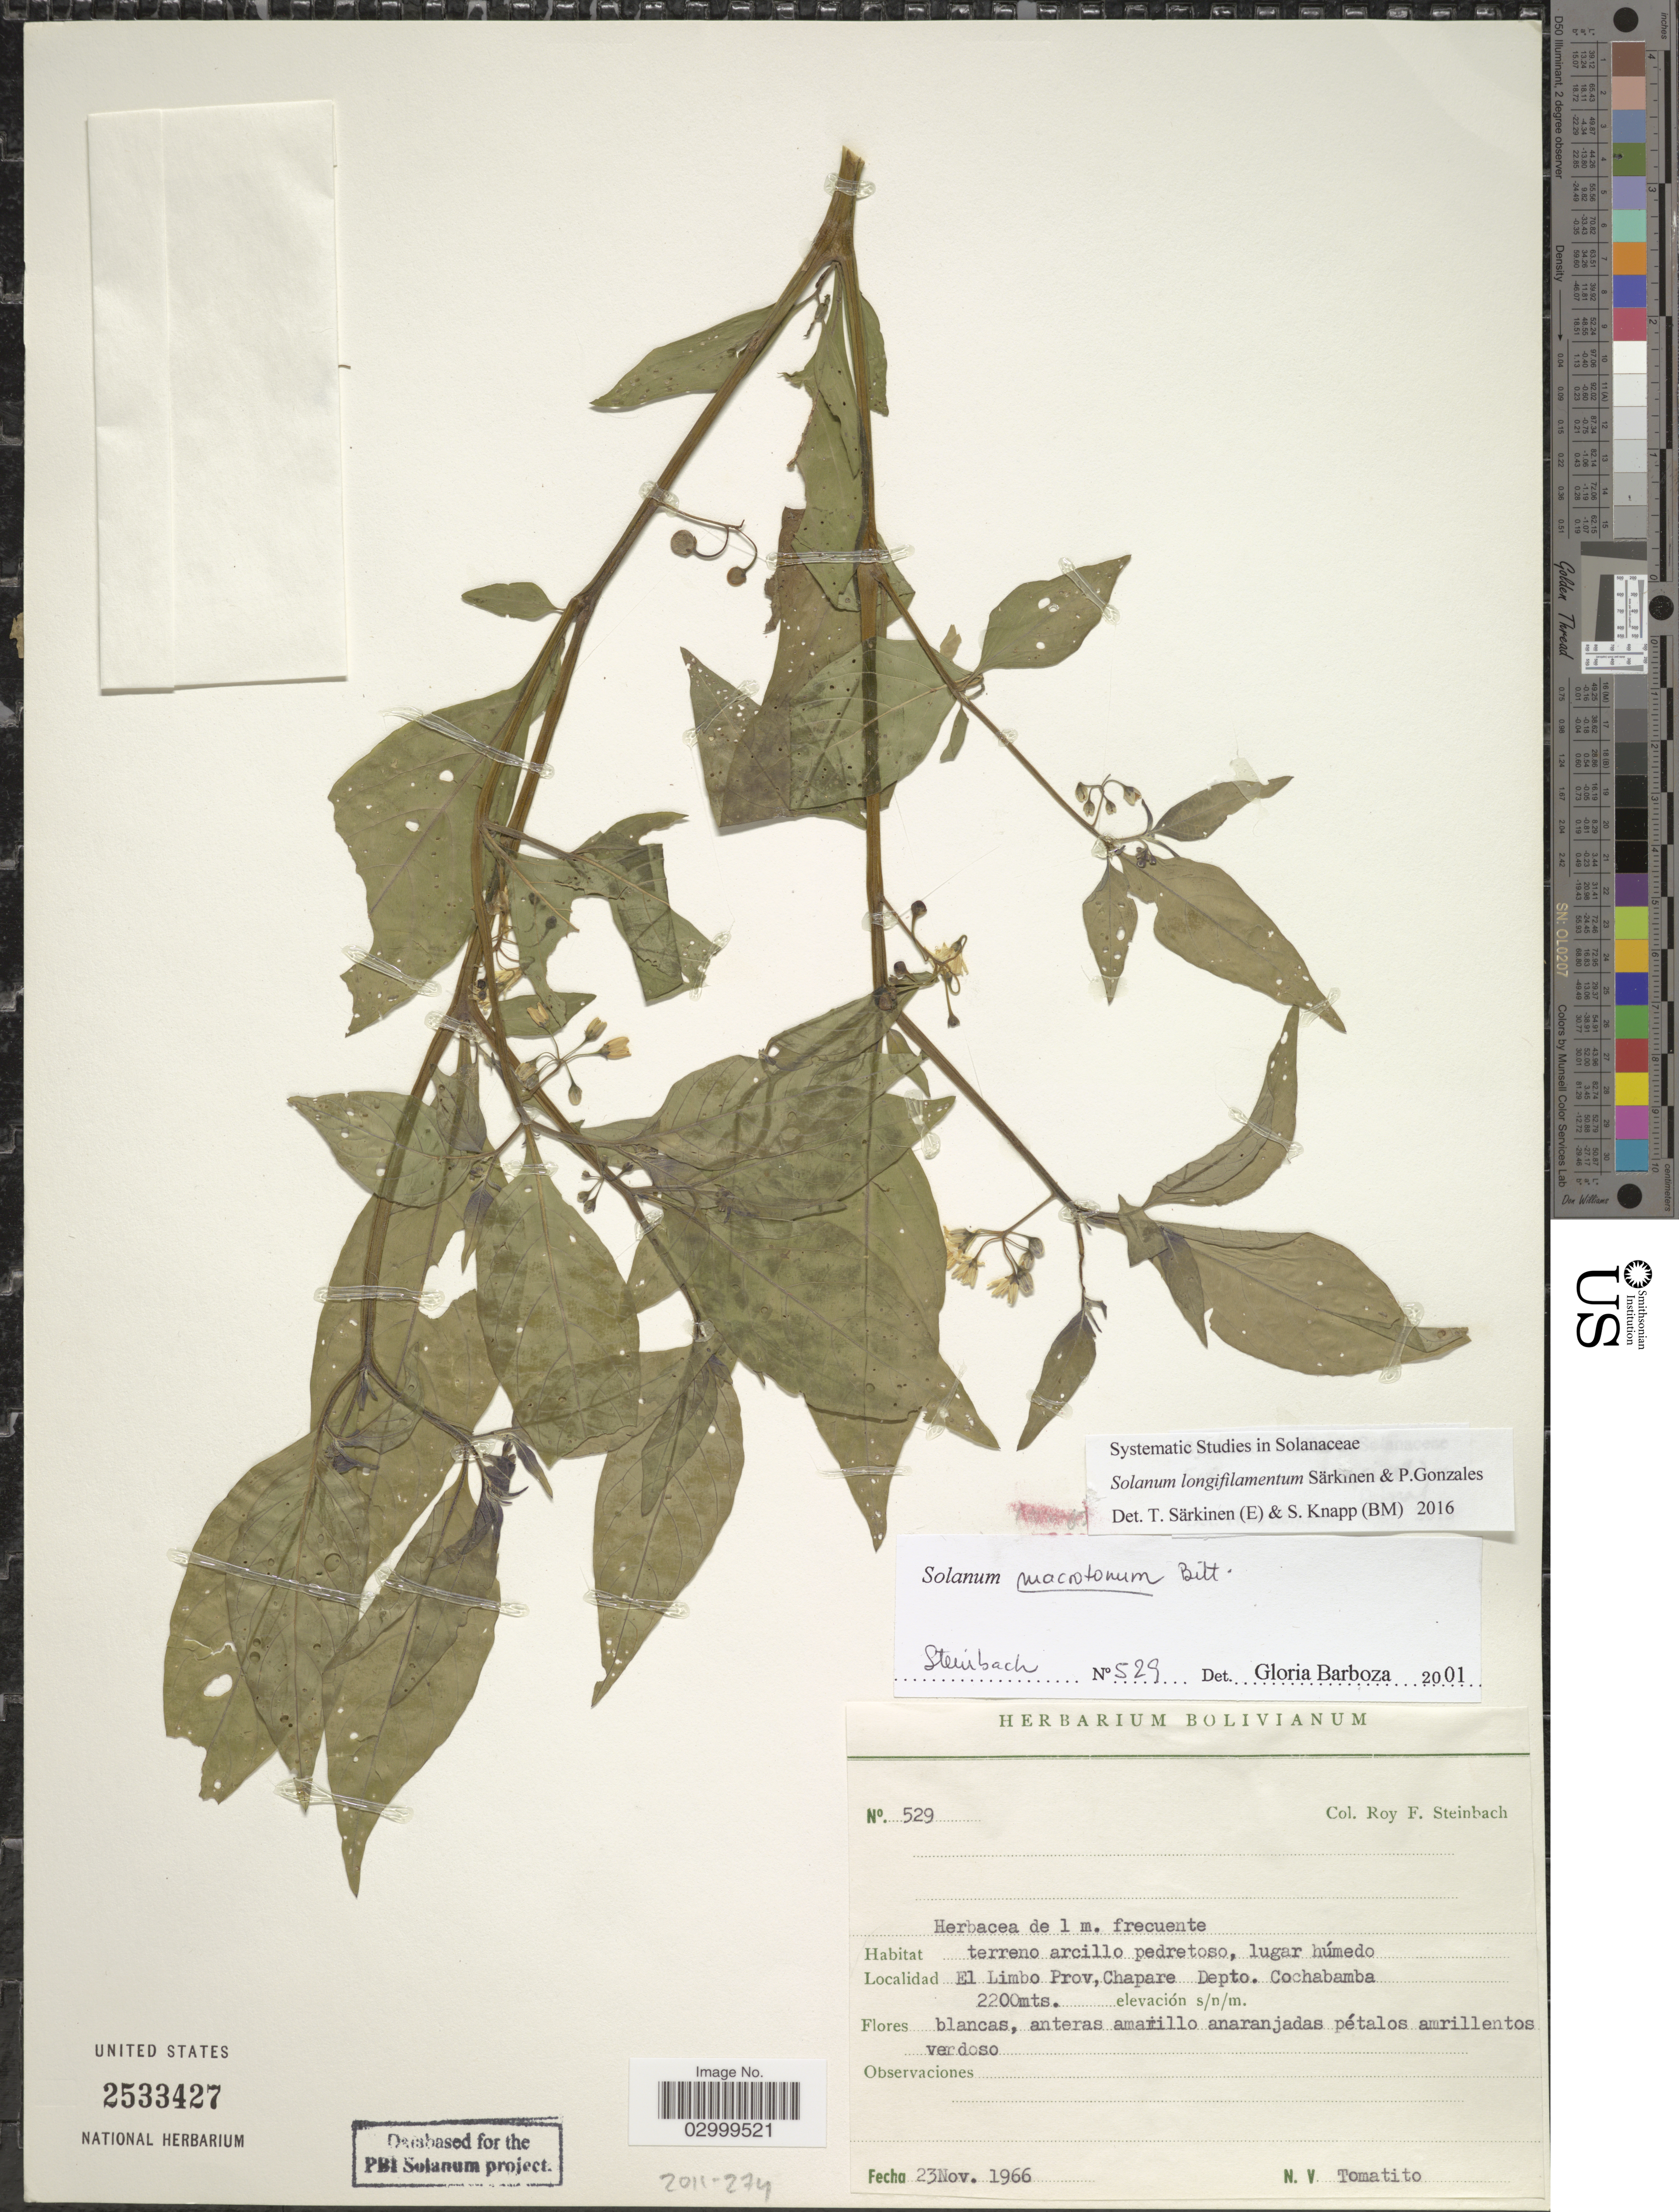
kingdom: Plantae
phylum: Tracheophyta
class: Magnoliopsida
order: Solanales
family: Solanaceae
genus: Solanum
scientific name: Solanum longifilamentum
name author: Särkinen & P. Gonzáles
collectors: R. F. Steinbach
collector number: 529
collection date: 1966-11-23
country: Bolivia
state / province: Cochabamba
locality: El Limbo Prov, Chapare Depto. Cochabamba.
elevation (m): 2200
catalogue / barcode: US 2533427